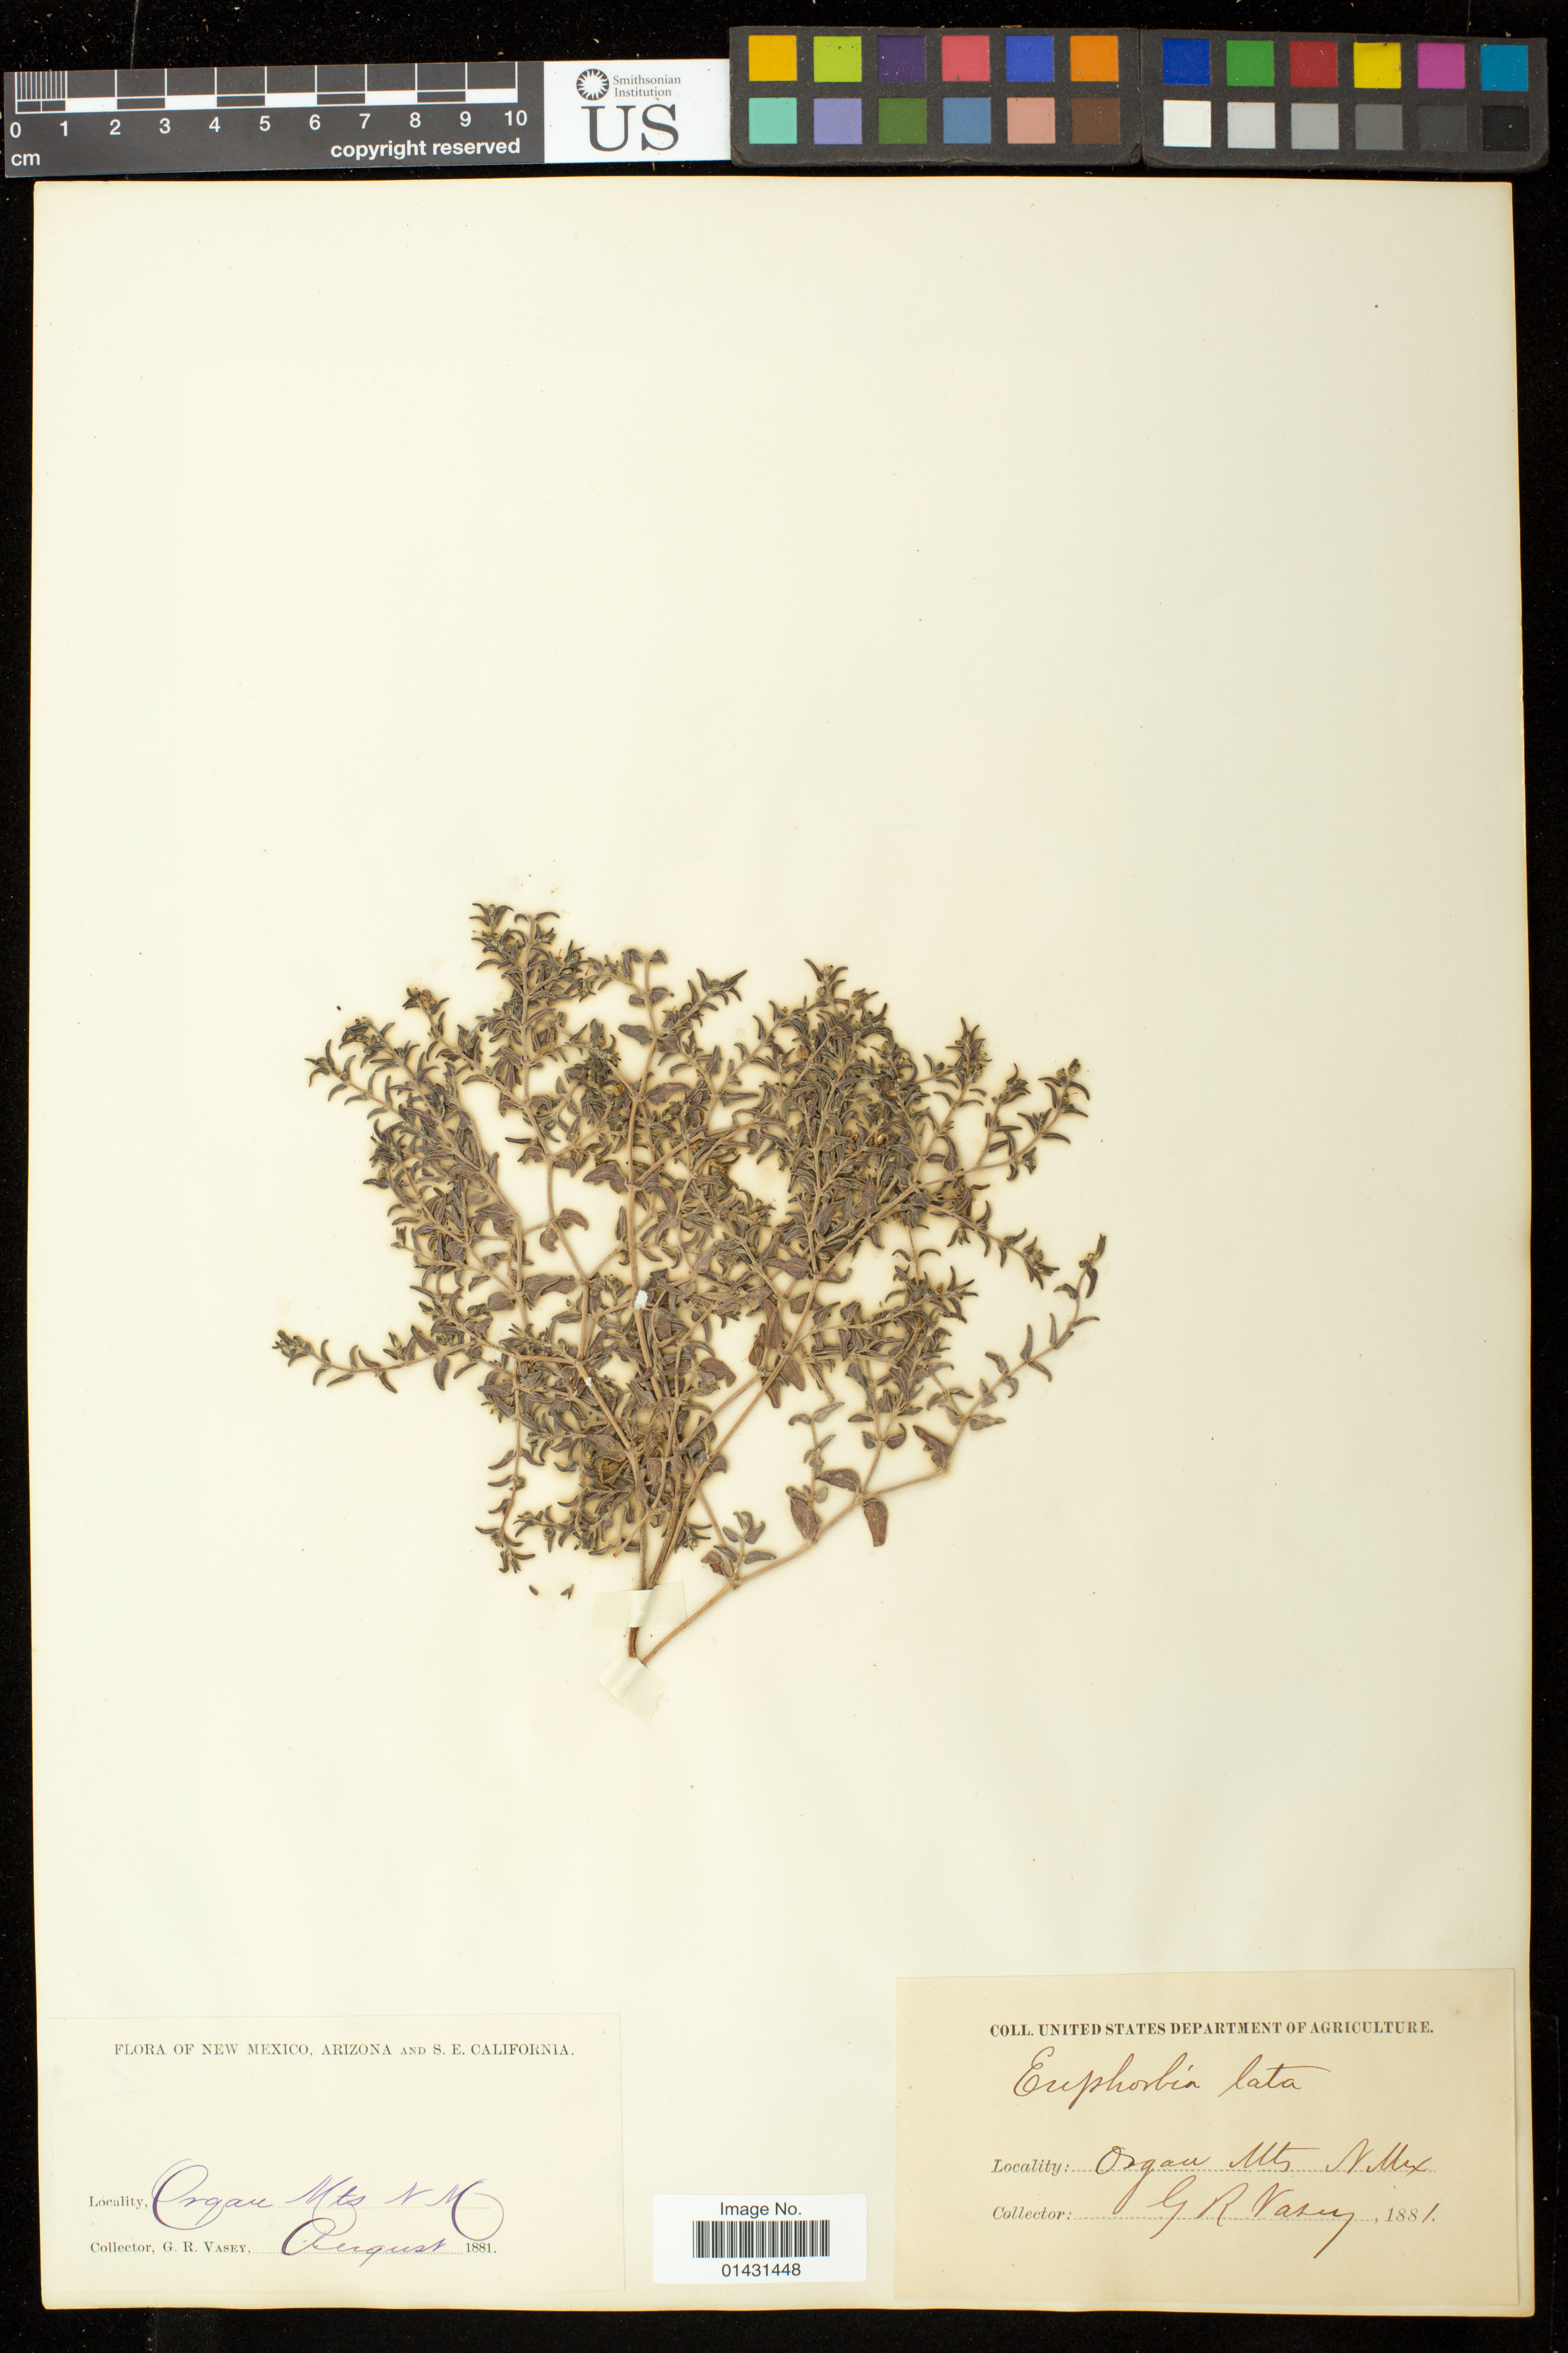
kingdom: Plantae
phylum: Tracheophyta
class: Magnoliopsida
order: Malpighiales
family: Euphorbiaceae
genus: Euphorbia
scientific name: Euphorbia laxa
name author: Drake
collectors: G. R. Vasey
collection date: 1881-08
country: United States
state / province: New Mexico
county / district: Dona Ana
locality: Organ Mts